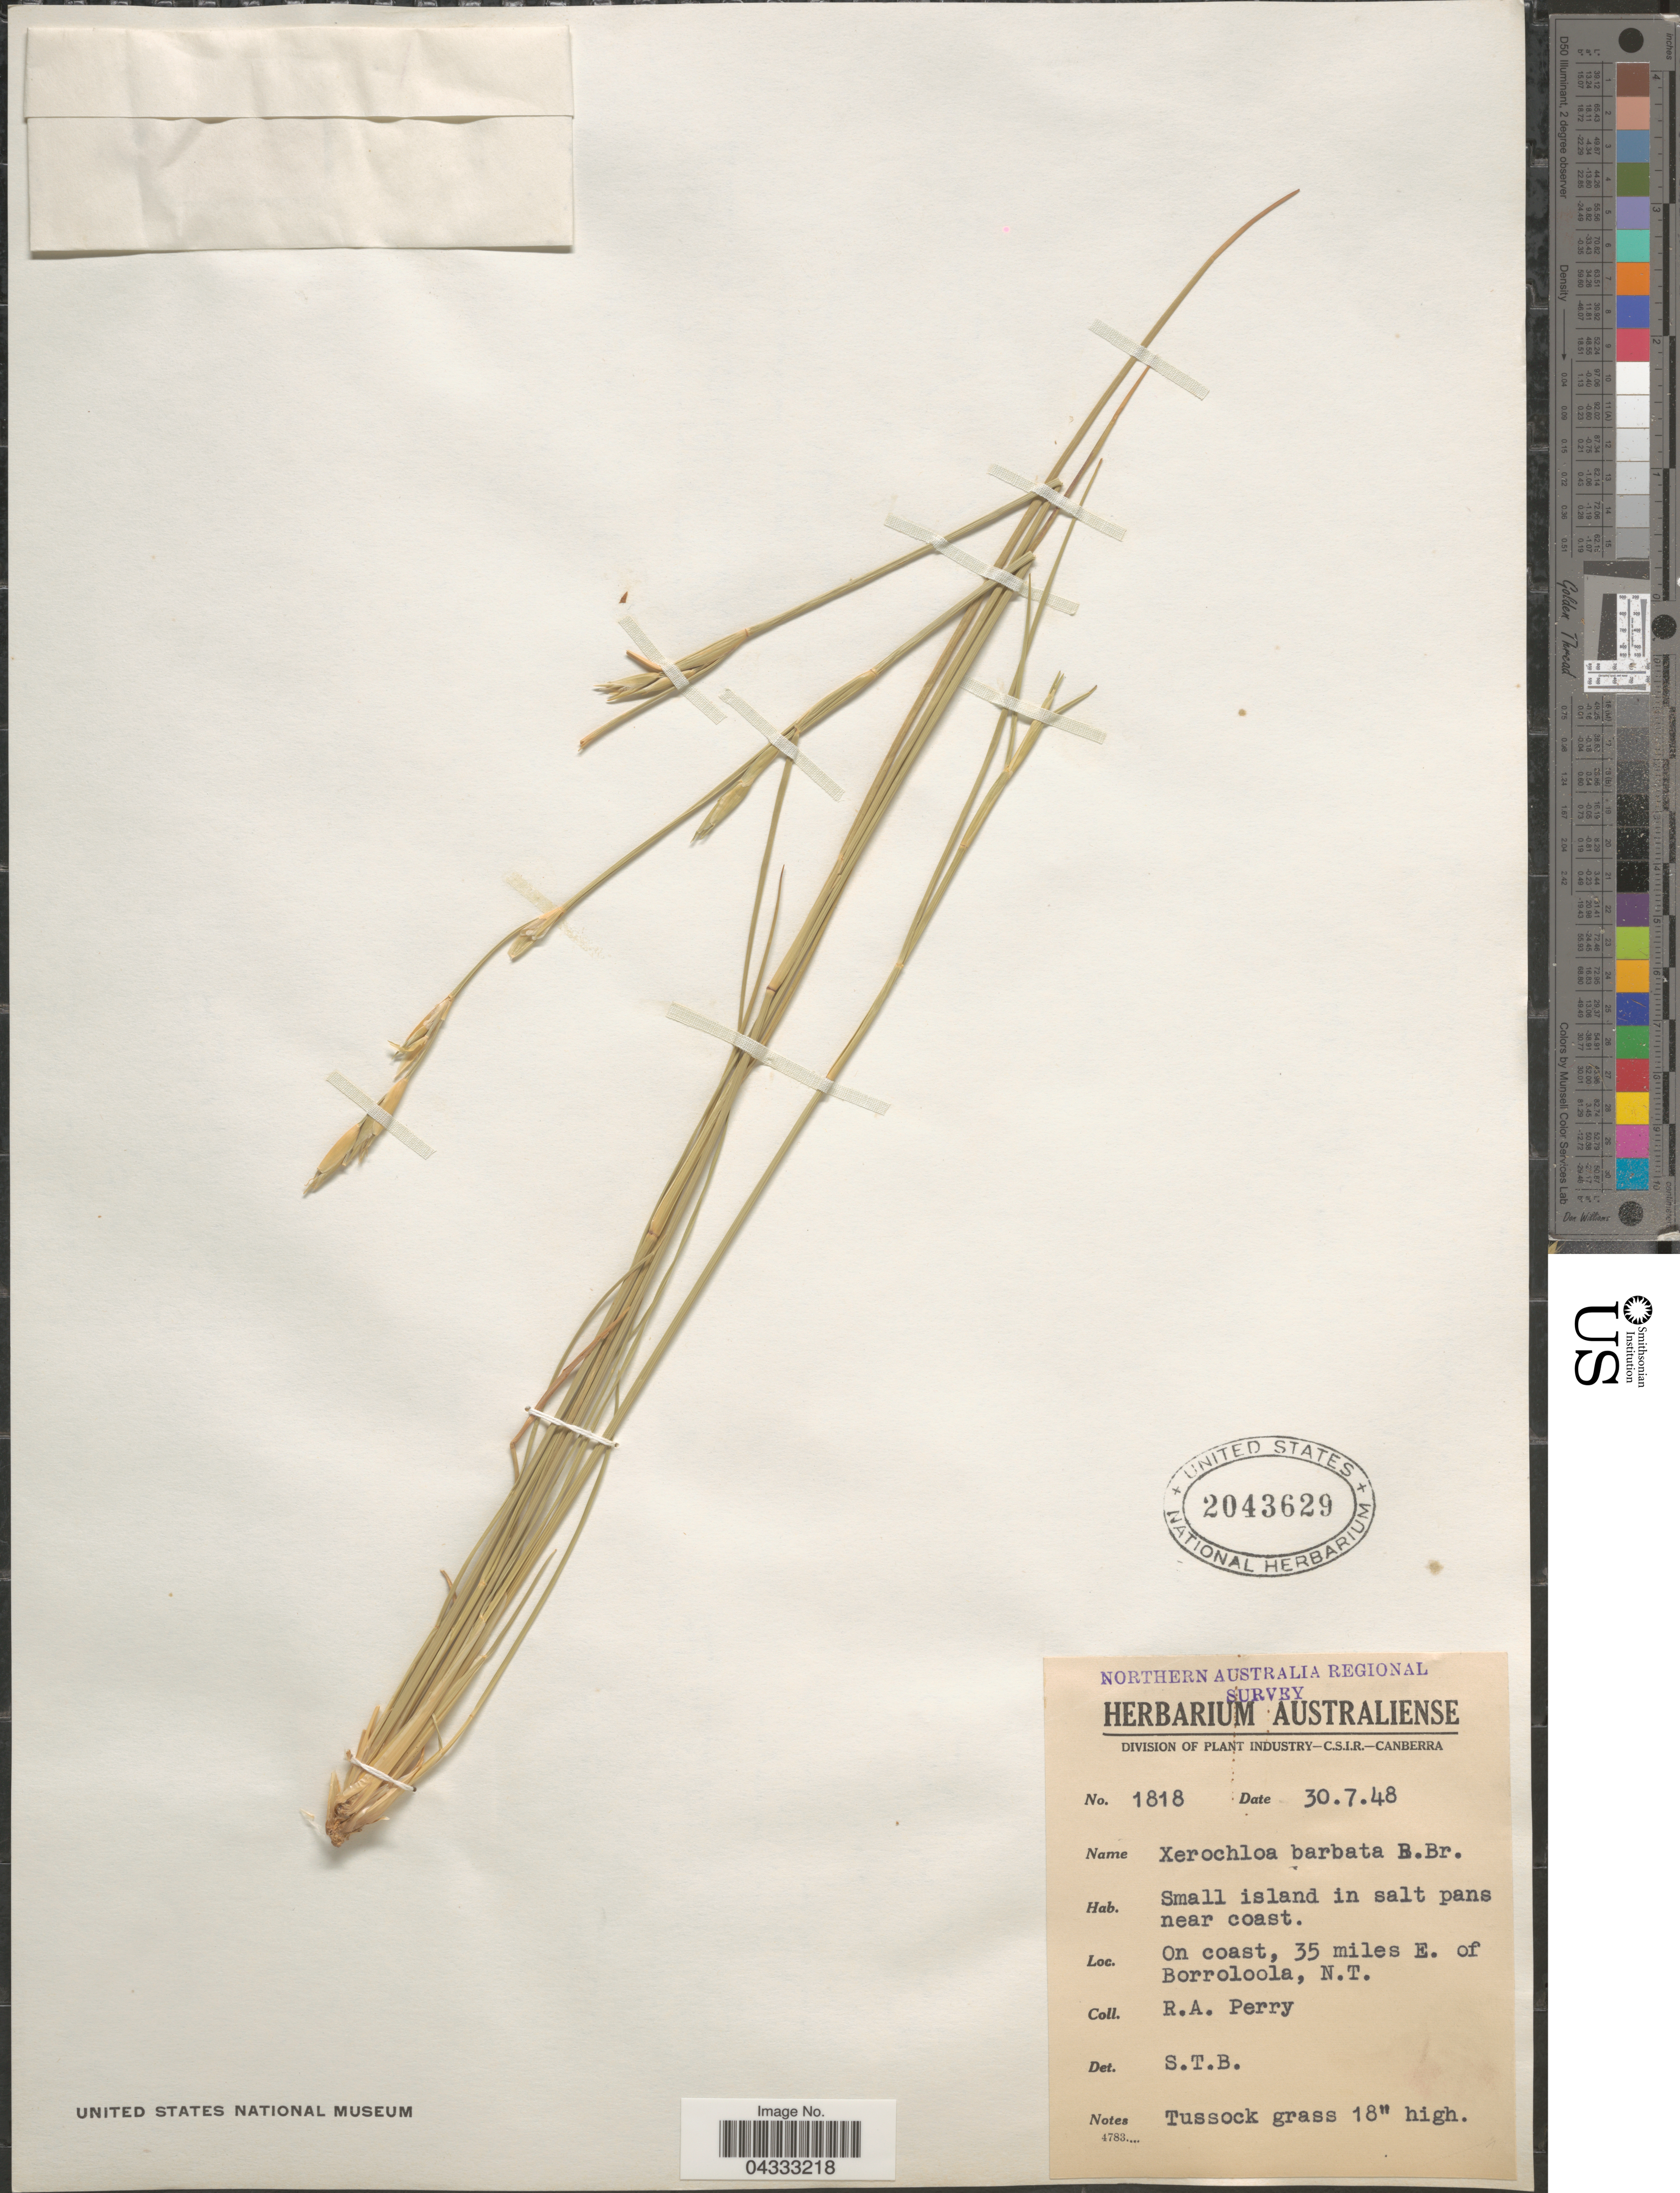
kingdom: Plantae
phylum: Tracheophyta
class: Liliopsida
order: Poales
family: Poaceae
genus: Xerochloa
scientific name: Xerochloa barbata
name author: R. Br.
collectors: Perry, R. A.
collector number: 1818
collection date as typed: Transcribed d/m/y: 30/7/48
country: Canada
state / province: Northwest Territories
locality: Northern Australia Regional Survey. On coast, 35 miles E. of Borroloola.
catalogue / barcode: US 2043629